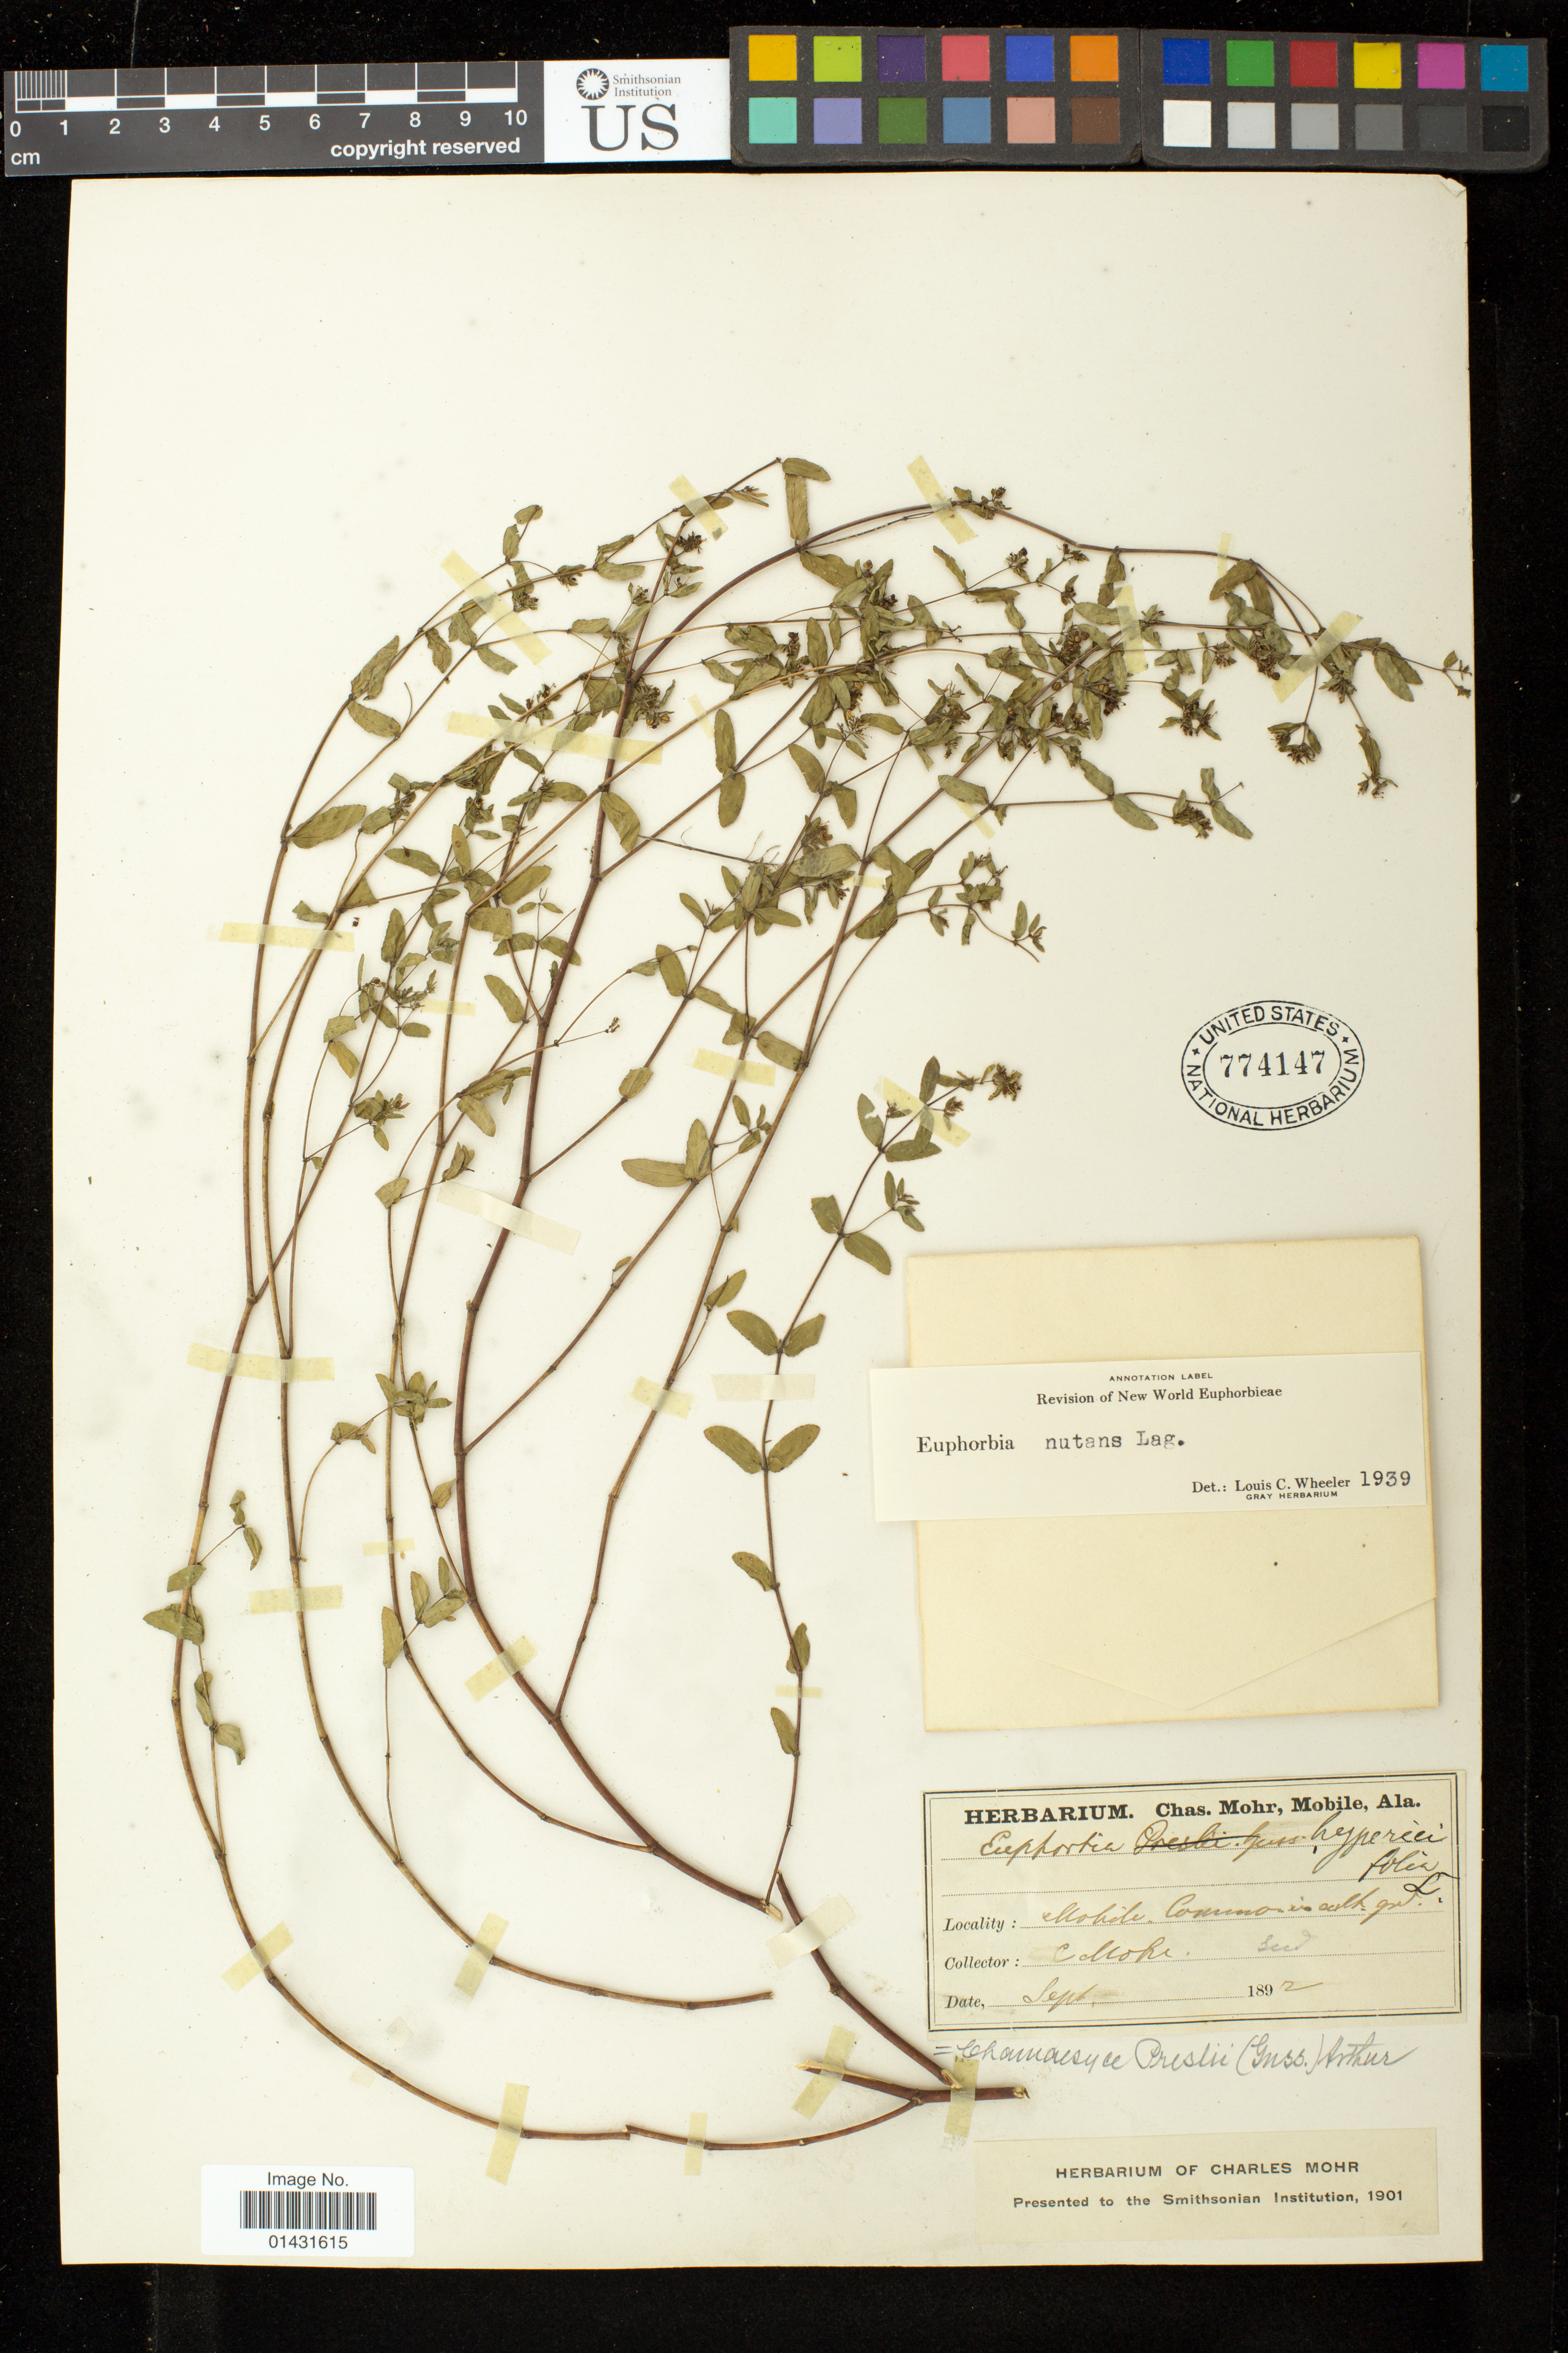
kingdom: Plantae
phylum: Tracheophyta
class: Magnoliopsida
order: Malpighiales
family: Euphorbiaceae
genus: Euphorbia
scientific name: Euphorbia hypericifolia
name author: L.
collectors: C. T. Mohr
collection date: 1892-09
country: United States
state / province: Alabama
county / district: Mobile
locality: Mobile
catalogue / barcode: US 774147